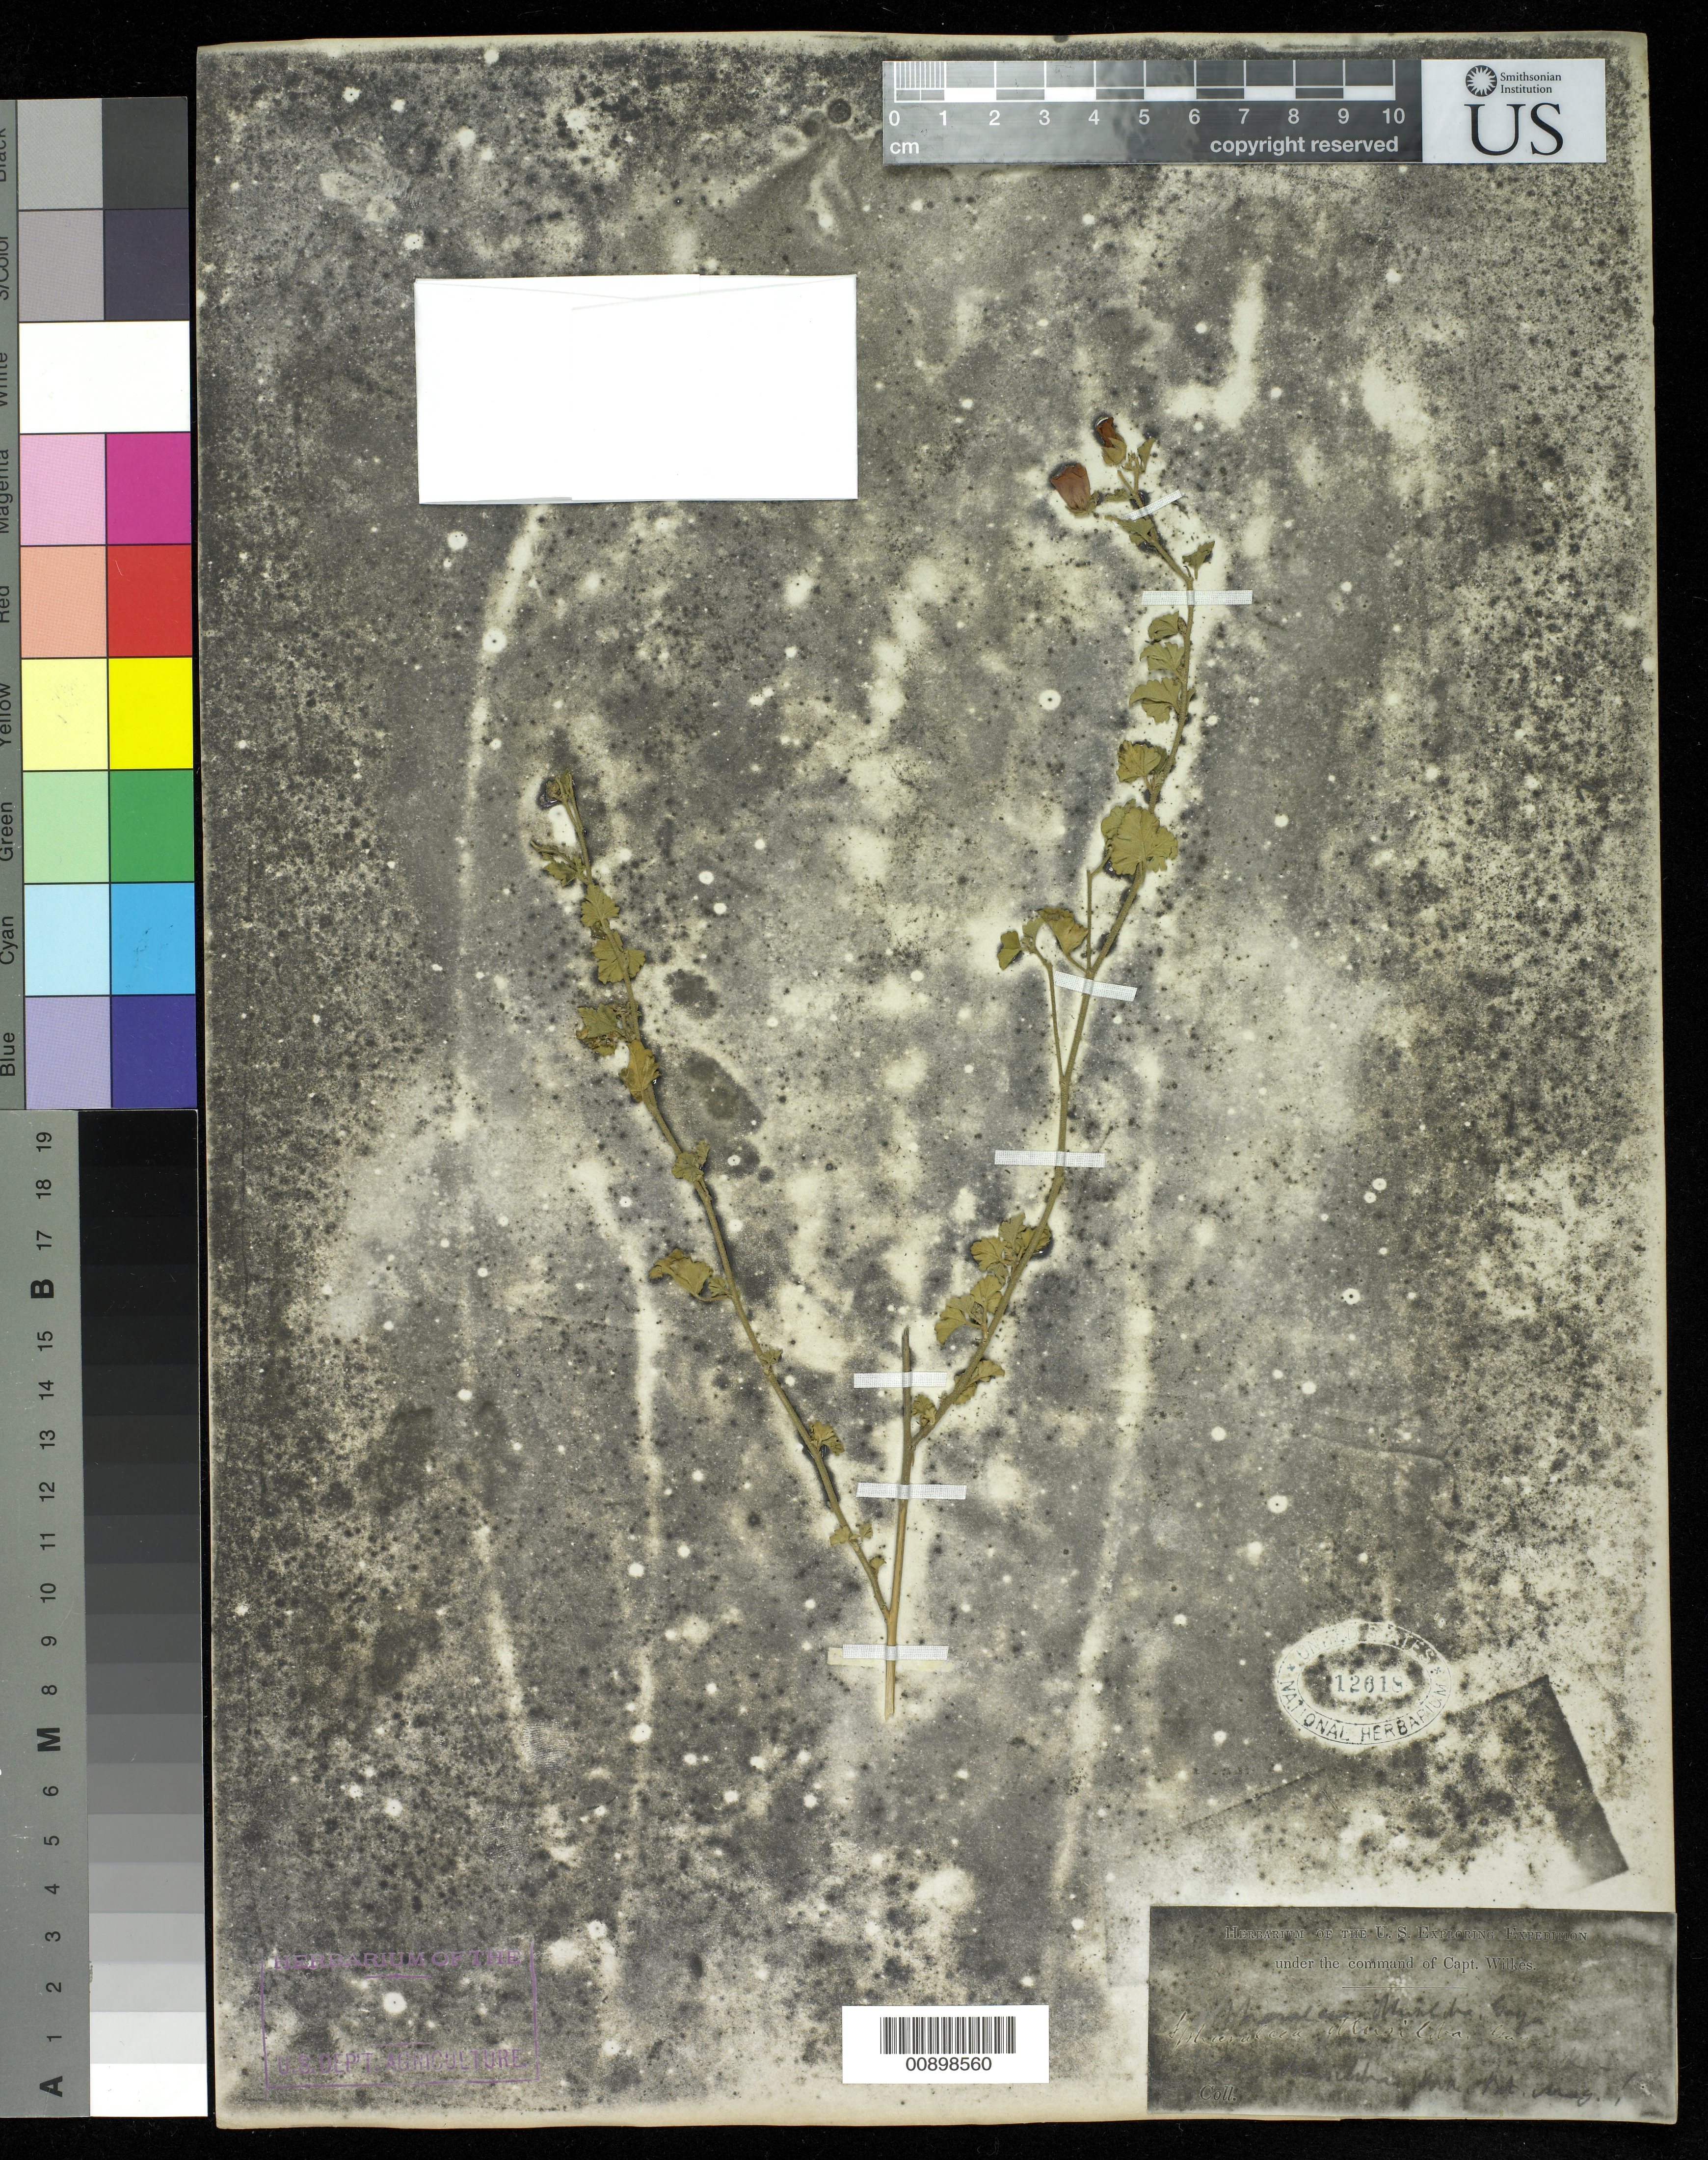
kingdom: Plantae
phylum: Tracheophyta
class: Magnoliopsida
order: Malvales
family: Malvaceae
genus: Sphaeralcea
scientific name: Sphaeralcea obtusiloba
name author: G. Don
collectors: Wilkes Explor. Exped.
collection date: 1838/1842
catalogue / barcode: US 12618